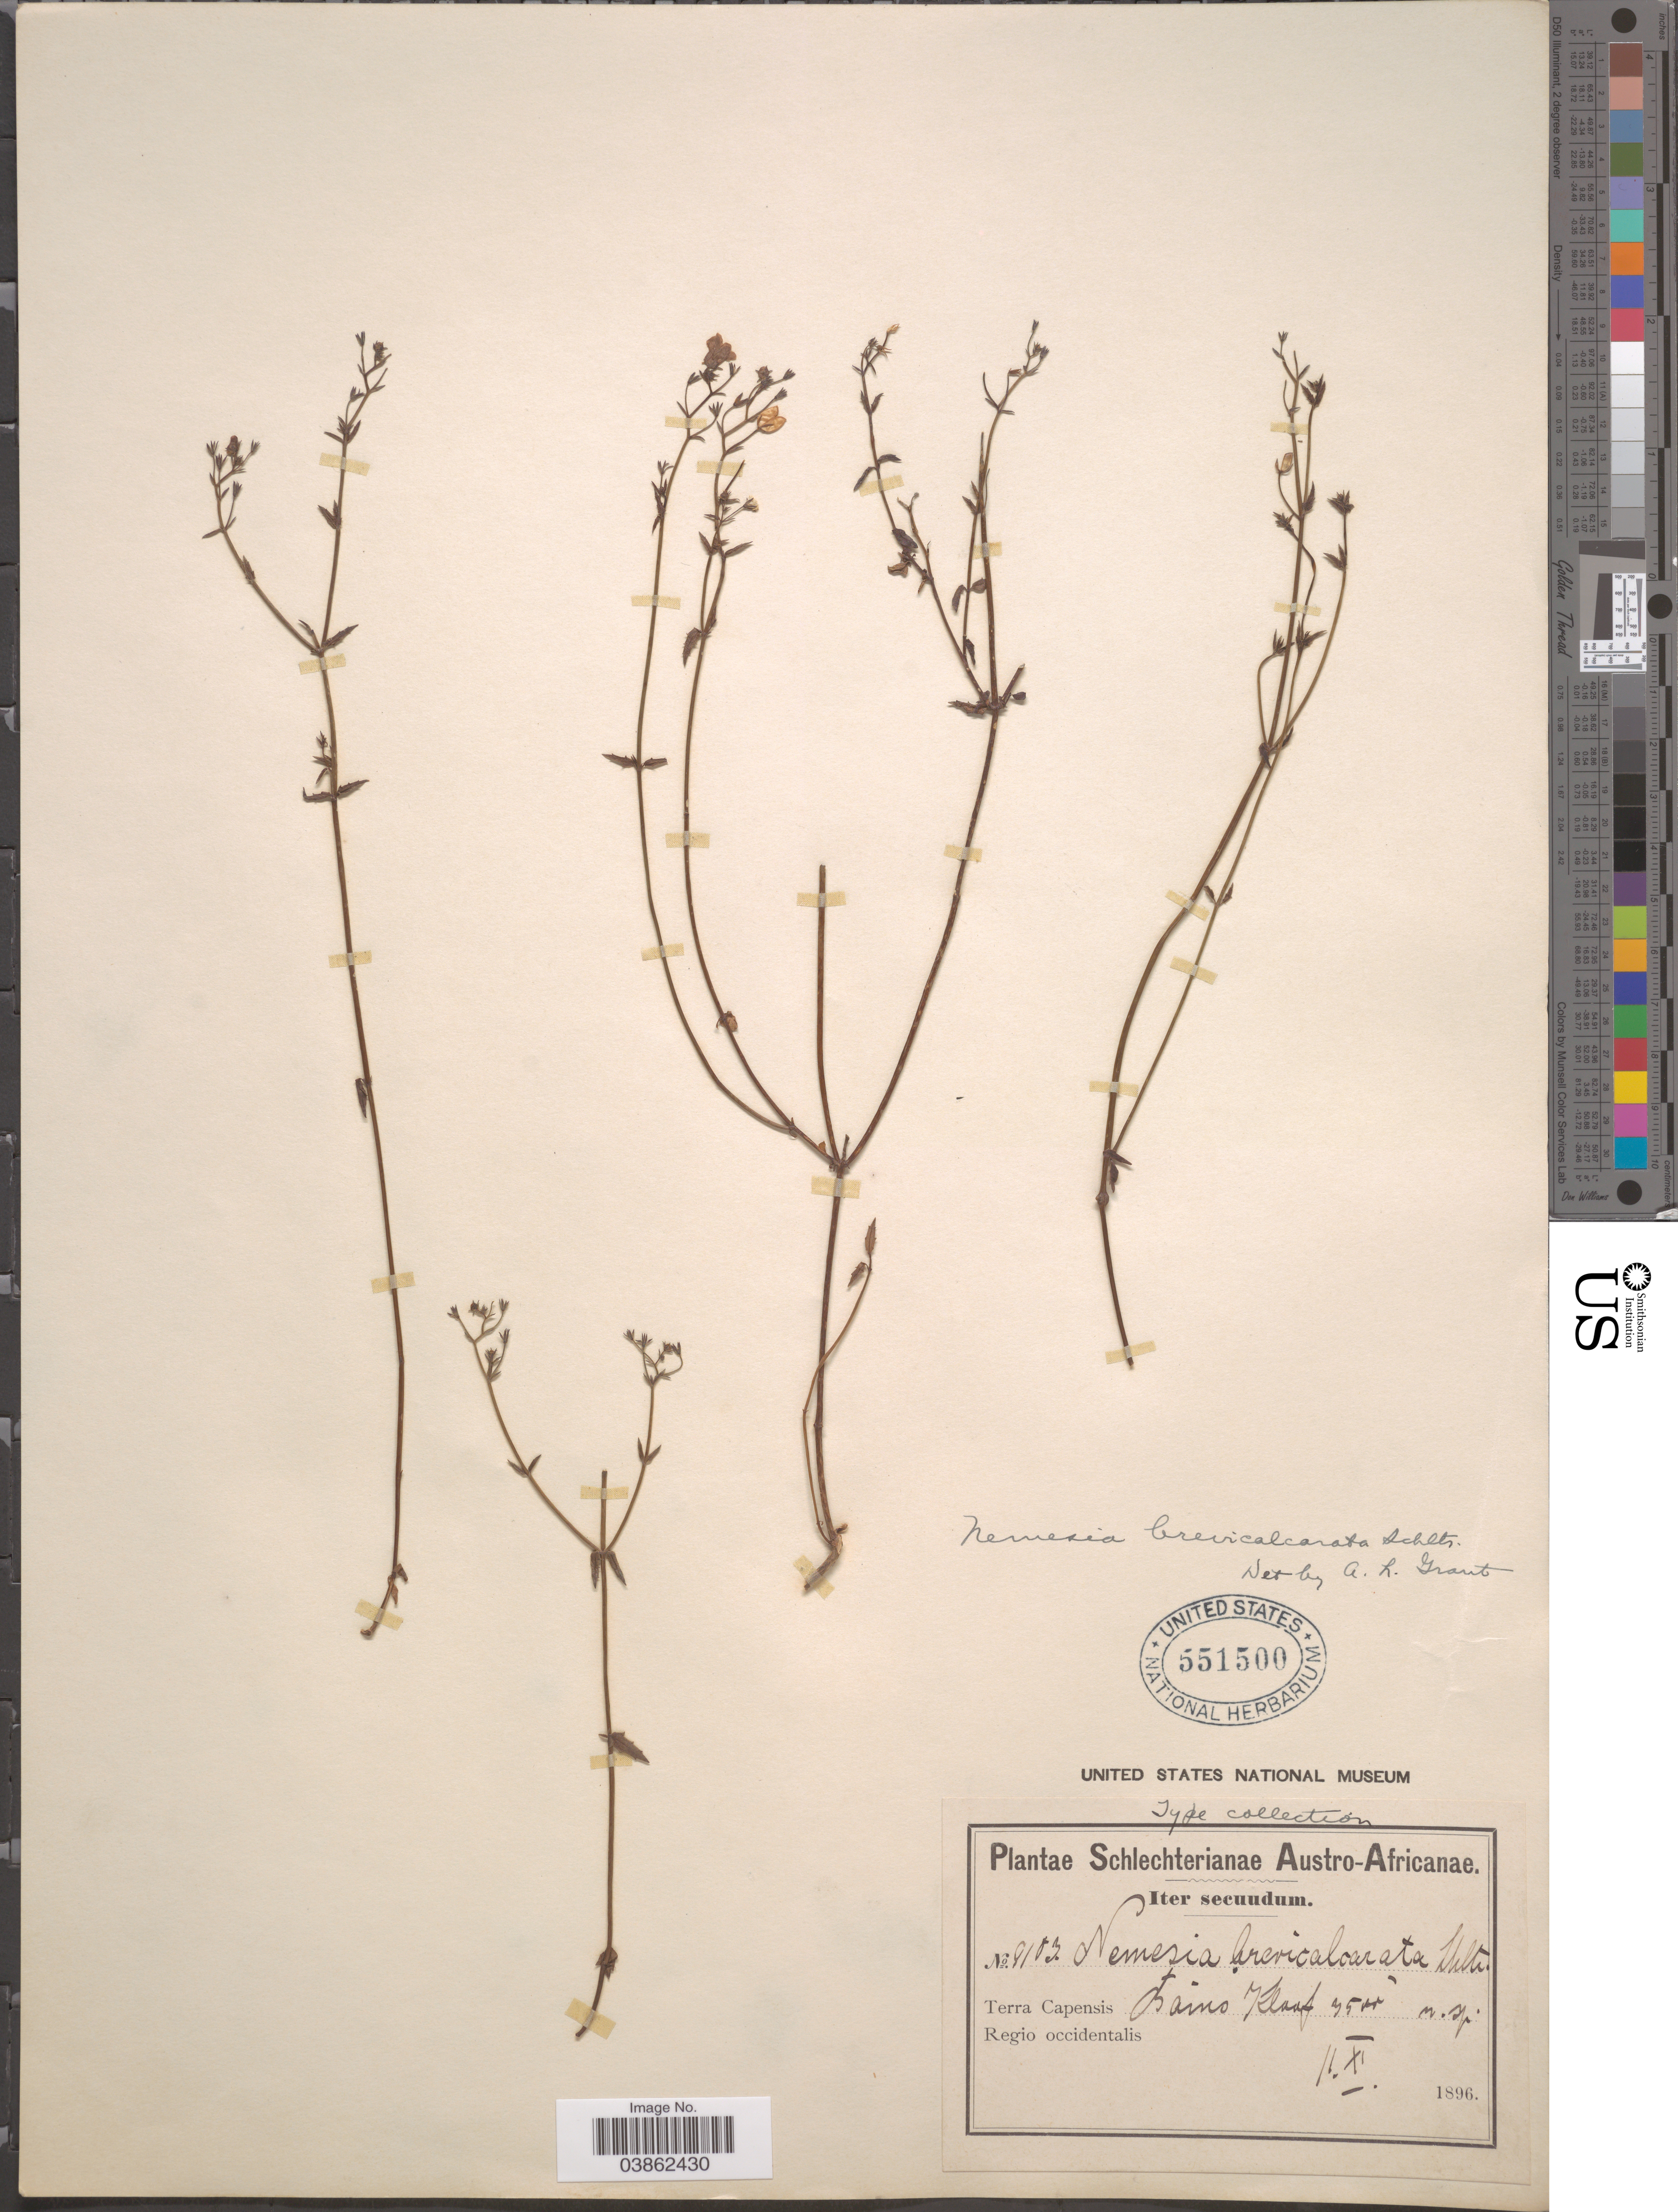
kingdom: Plantae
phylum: Tracheophyta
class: Magnoliopsida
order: Lamiales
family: Scrophulariaceae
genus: Nemesia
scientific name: Nemesia brevicalcarata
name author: Schltr.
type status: Type Collection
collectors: Schlechter, --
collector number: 9103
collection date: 1896-11-11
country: South Africa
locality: Austro-Africanae. Terra Capensis Baino Kloof. Regio occidentalis.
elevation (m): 1067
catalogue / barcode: US 551500